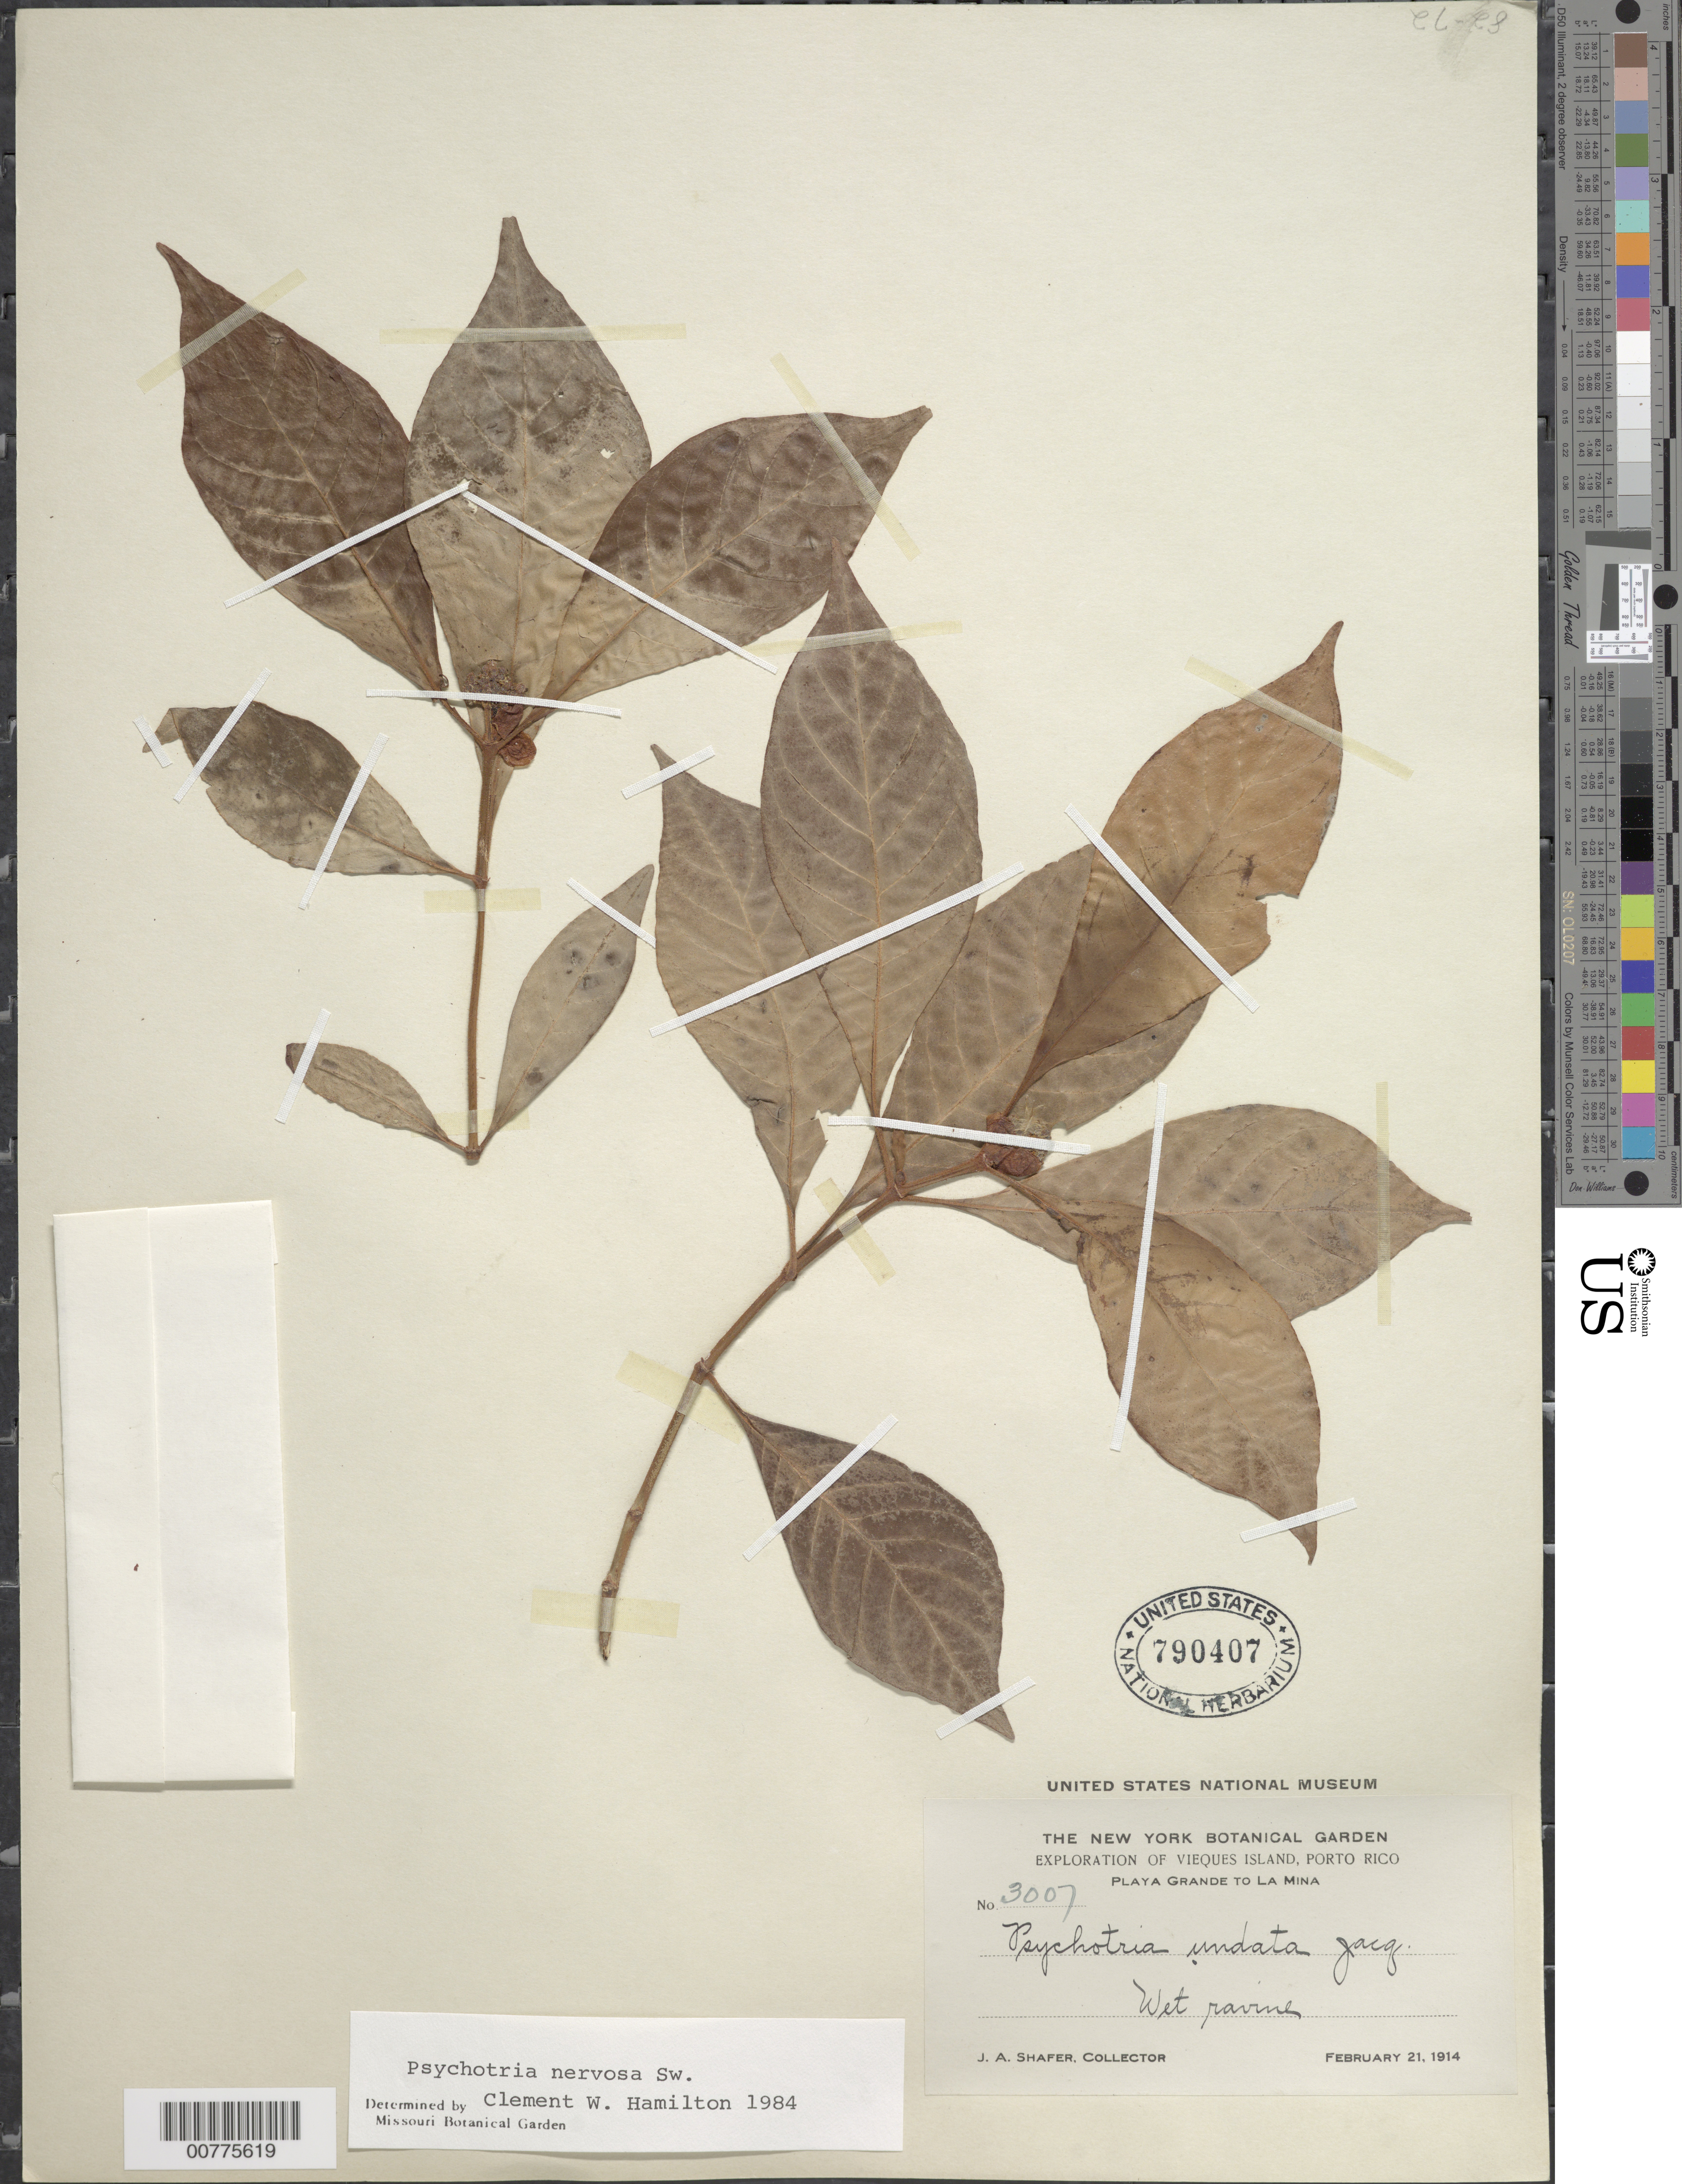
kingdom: Plantae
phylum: Tracheophyta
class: Magnoliopsida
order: Gentianales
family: Rubiaceae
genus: Psychotria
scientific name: Psychotria nervosa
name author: Sw.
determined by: Hamilton, C. W.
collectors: J. A. Shafer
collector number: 3007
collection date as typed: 21 Feb 1914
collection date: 1914-02-21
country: Puerto Rico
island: Vieques I.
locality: Playa Grande to La Mina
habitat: Wet ravine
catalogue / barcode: US 790407